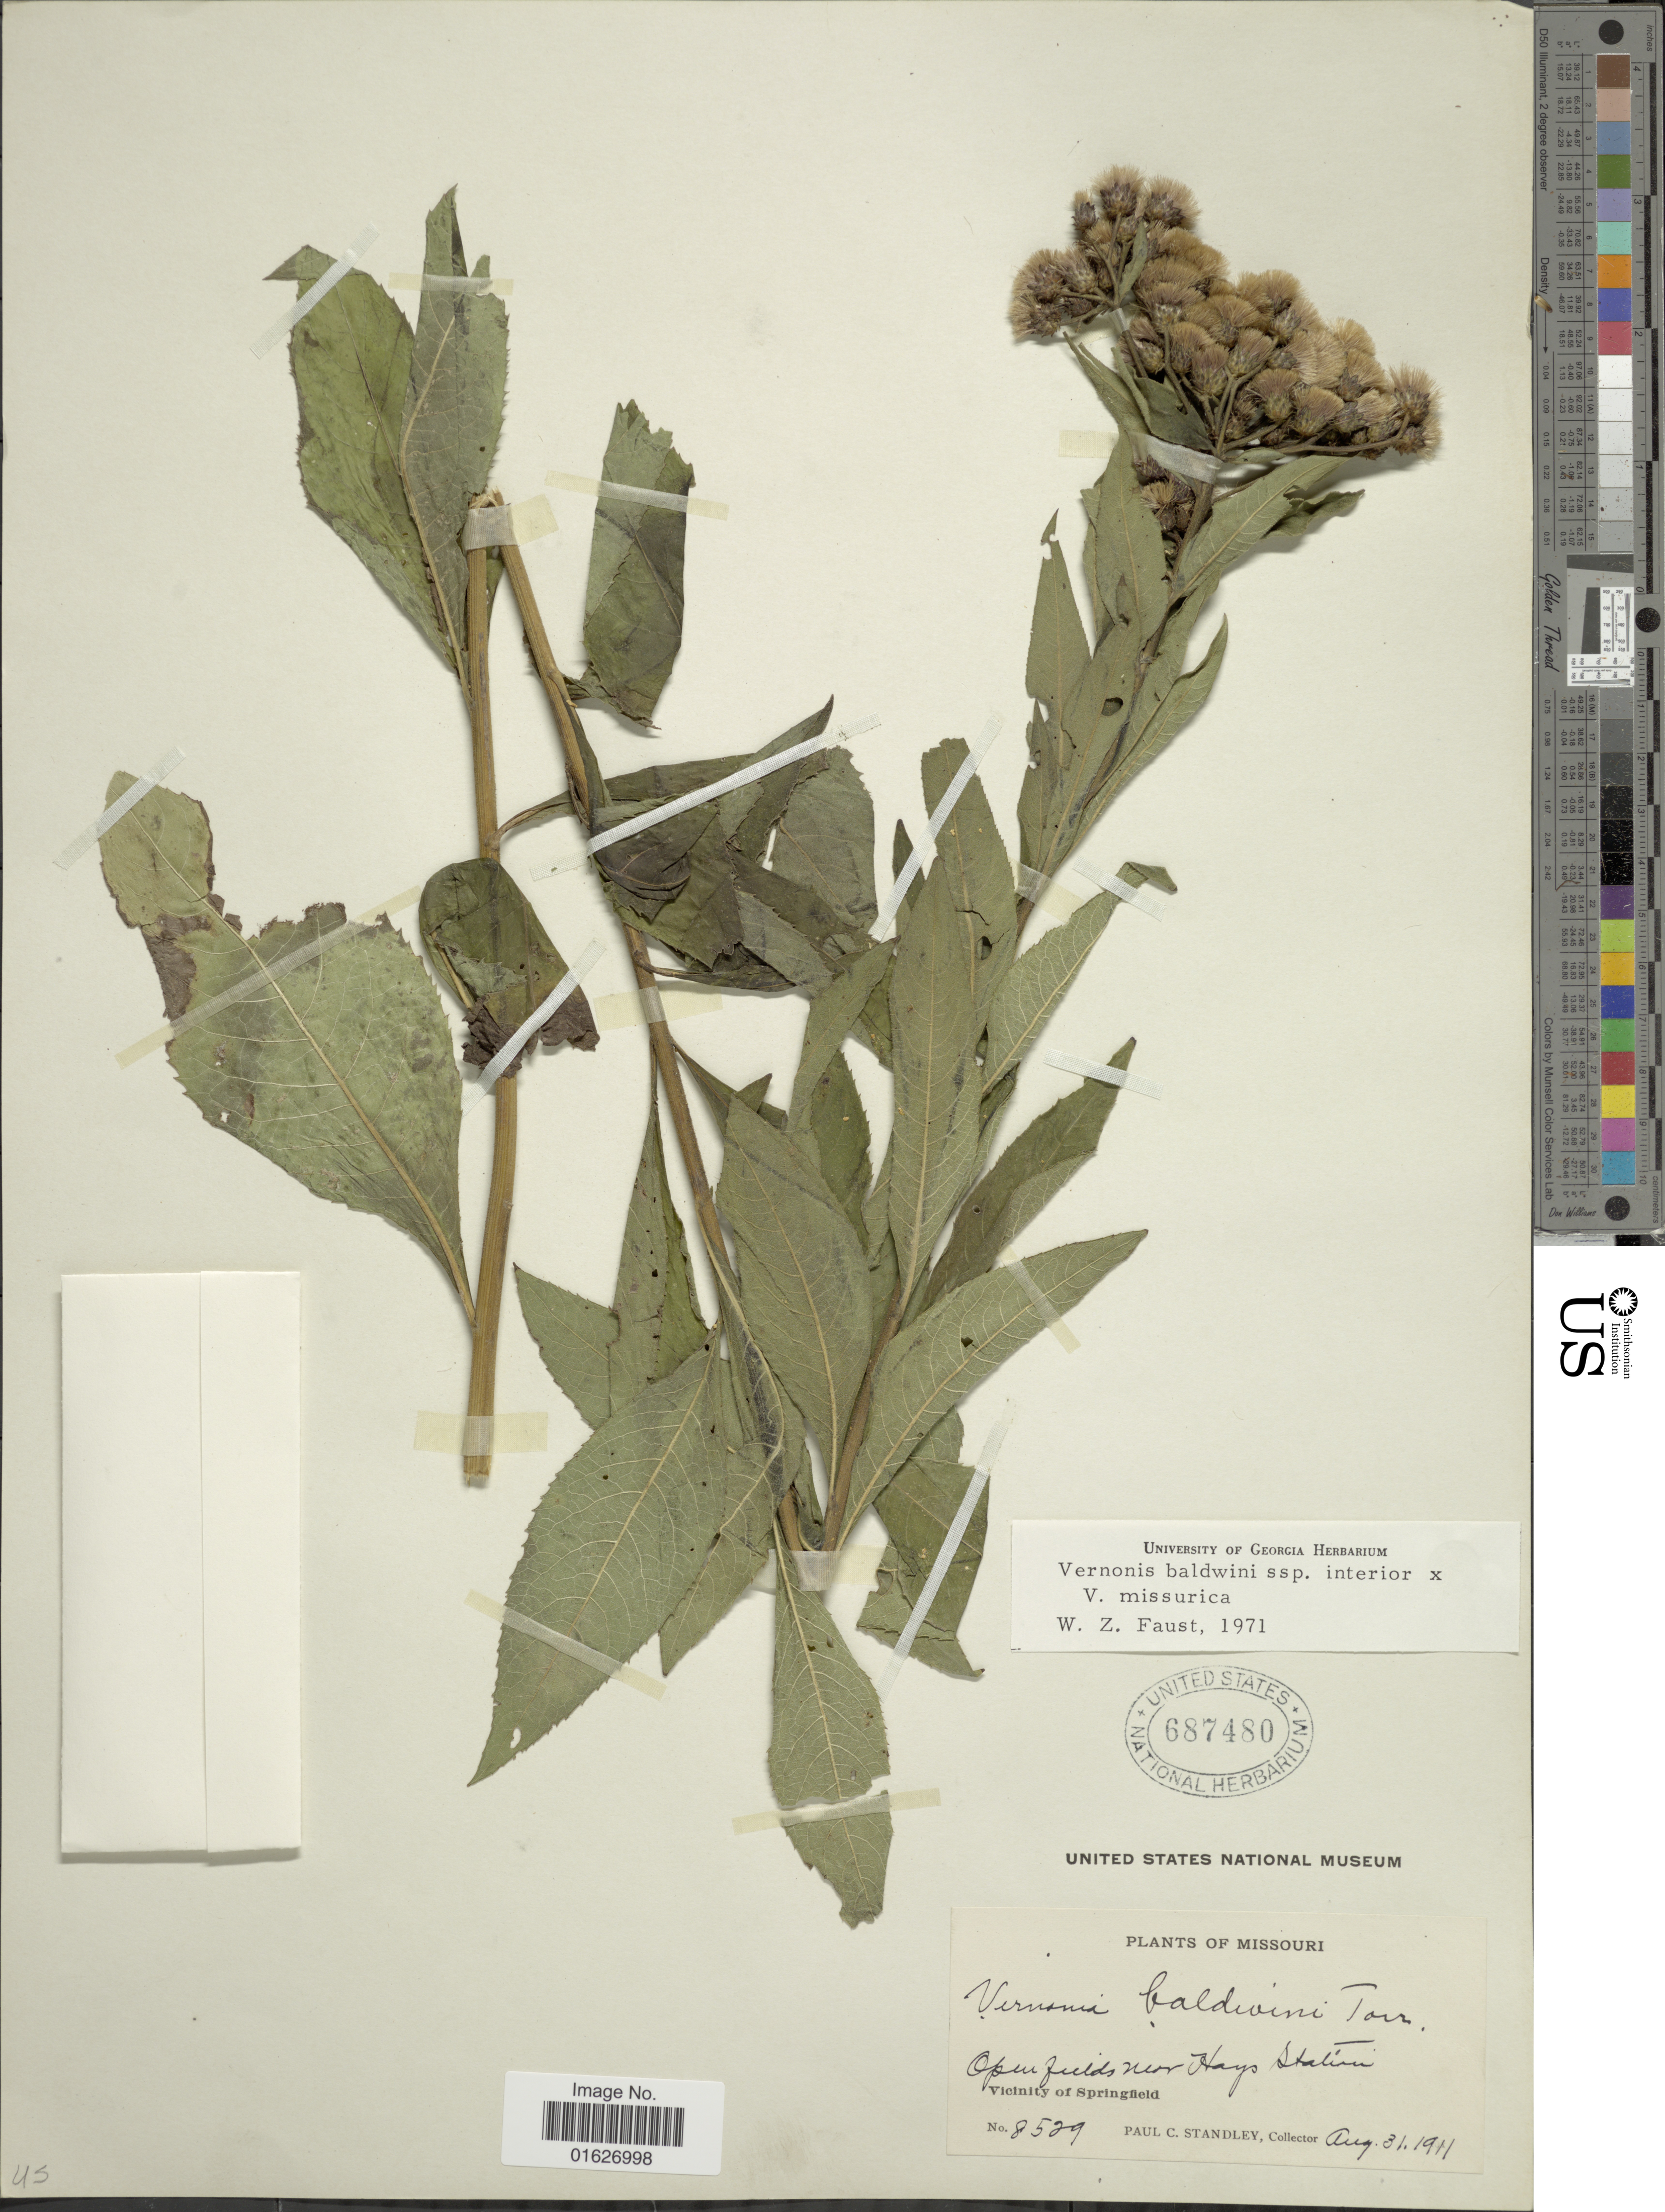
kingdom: Plantae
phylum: Tracheophyta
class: Magnoliopsida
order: Asterales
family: Asteraceae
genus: Vernonia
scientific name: Vernonia baldwinii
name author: Torr.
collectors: P. C. Standley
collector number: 8529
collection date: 1911-08-31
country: United States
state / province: Missouri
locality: Open fields near Hays Station, vicinity of Springfield.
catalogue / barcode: US 687480